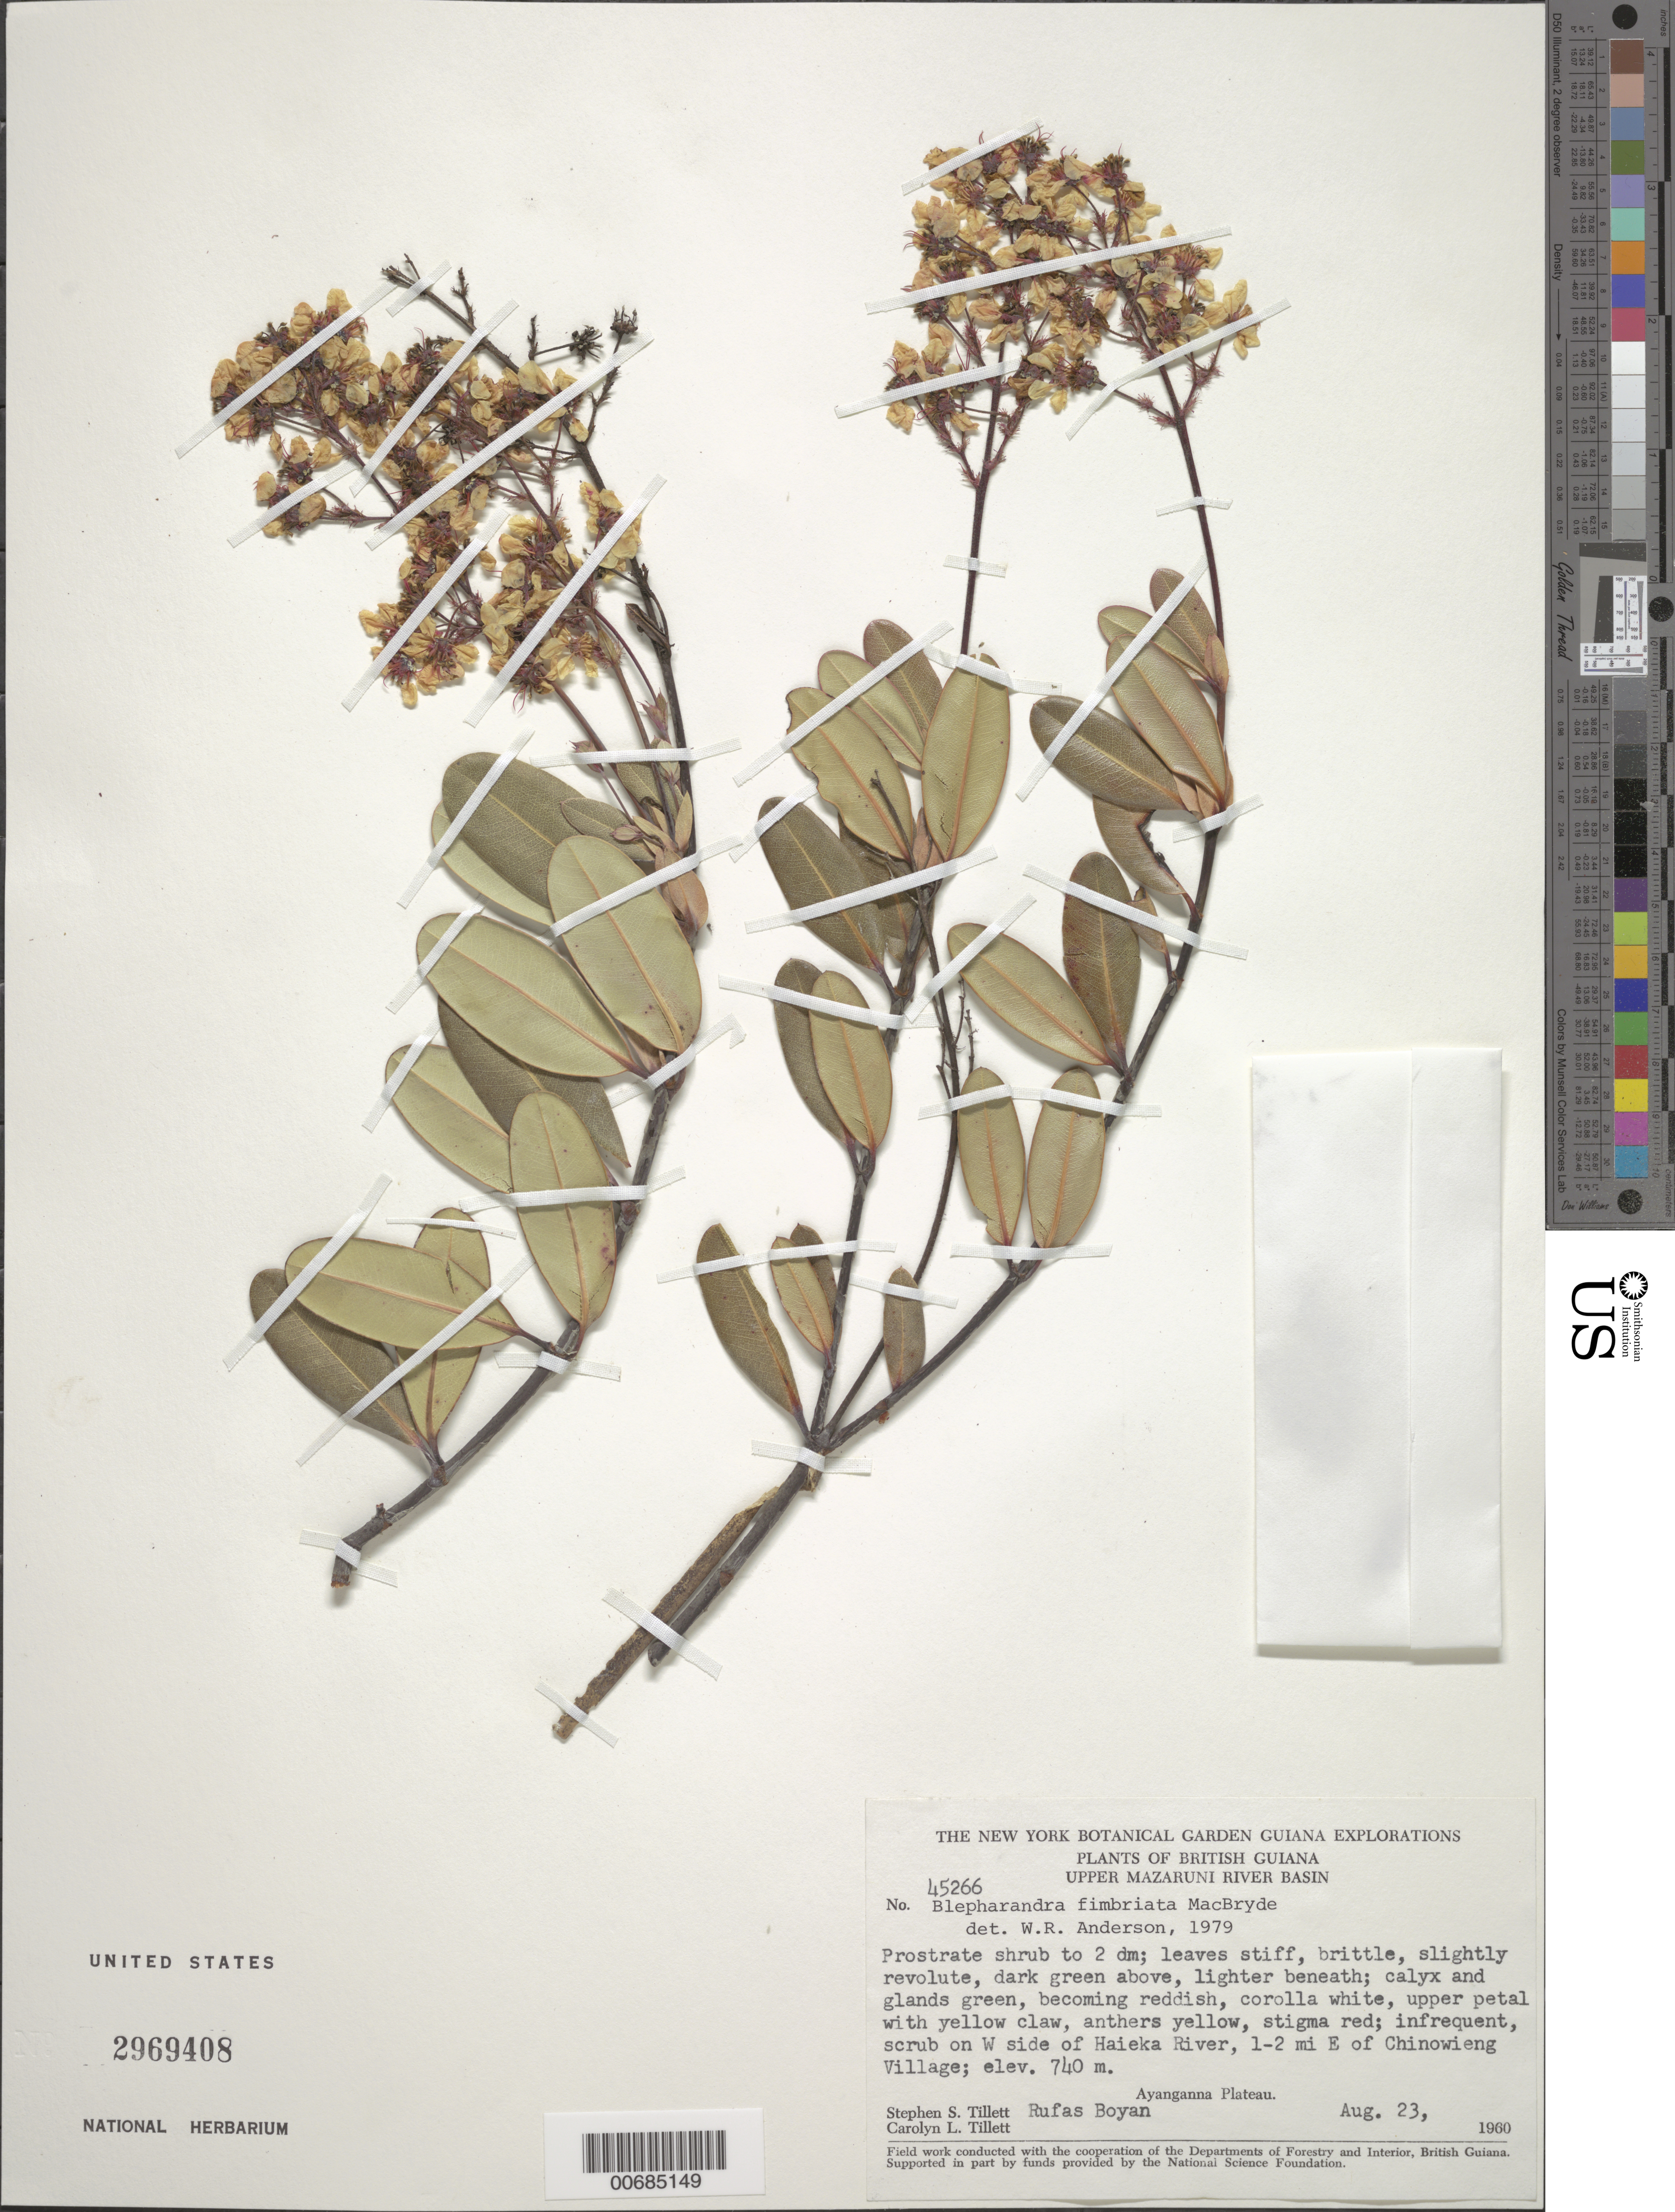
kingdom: Plantae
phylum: Tracheophyta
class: Magnoliopsida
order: Malpighiales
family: Malpighiaceae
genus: Blepharandra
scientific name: Blepharandra fimbriata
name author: MacBryde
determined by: Anderson, W. R., (MICH), University of Michigan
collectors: S. S. Tillett, C. L. Tillett & R. Boyan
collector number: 45266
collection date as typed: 23-Aug-60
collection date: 1960-08-23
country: Guyana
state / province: Cuyuni-Mazaruni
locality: Ayanganna Plateau, Haieka R., 1-2 km E of Chinowieng Village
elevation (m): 740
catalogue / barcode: US 2969408